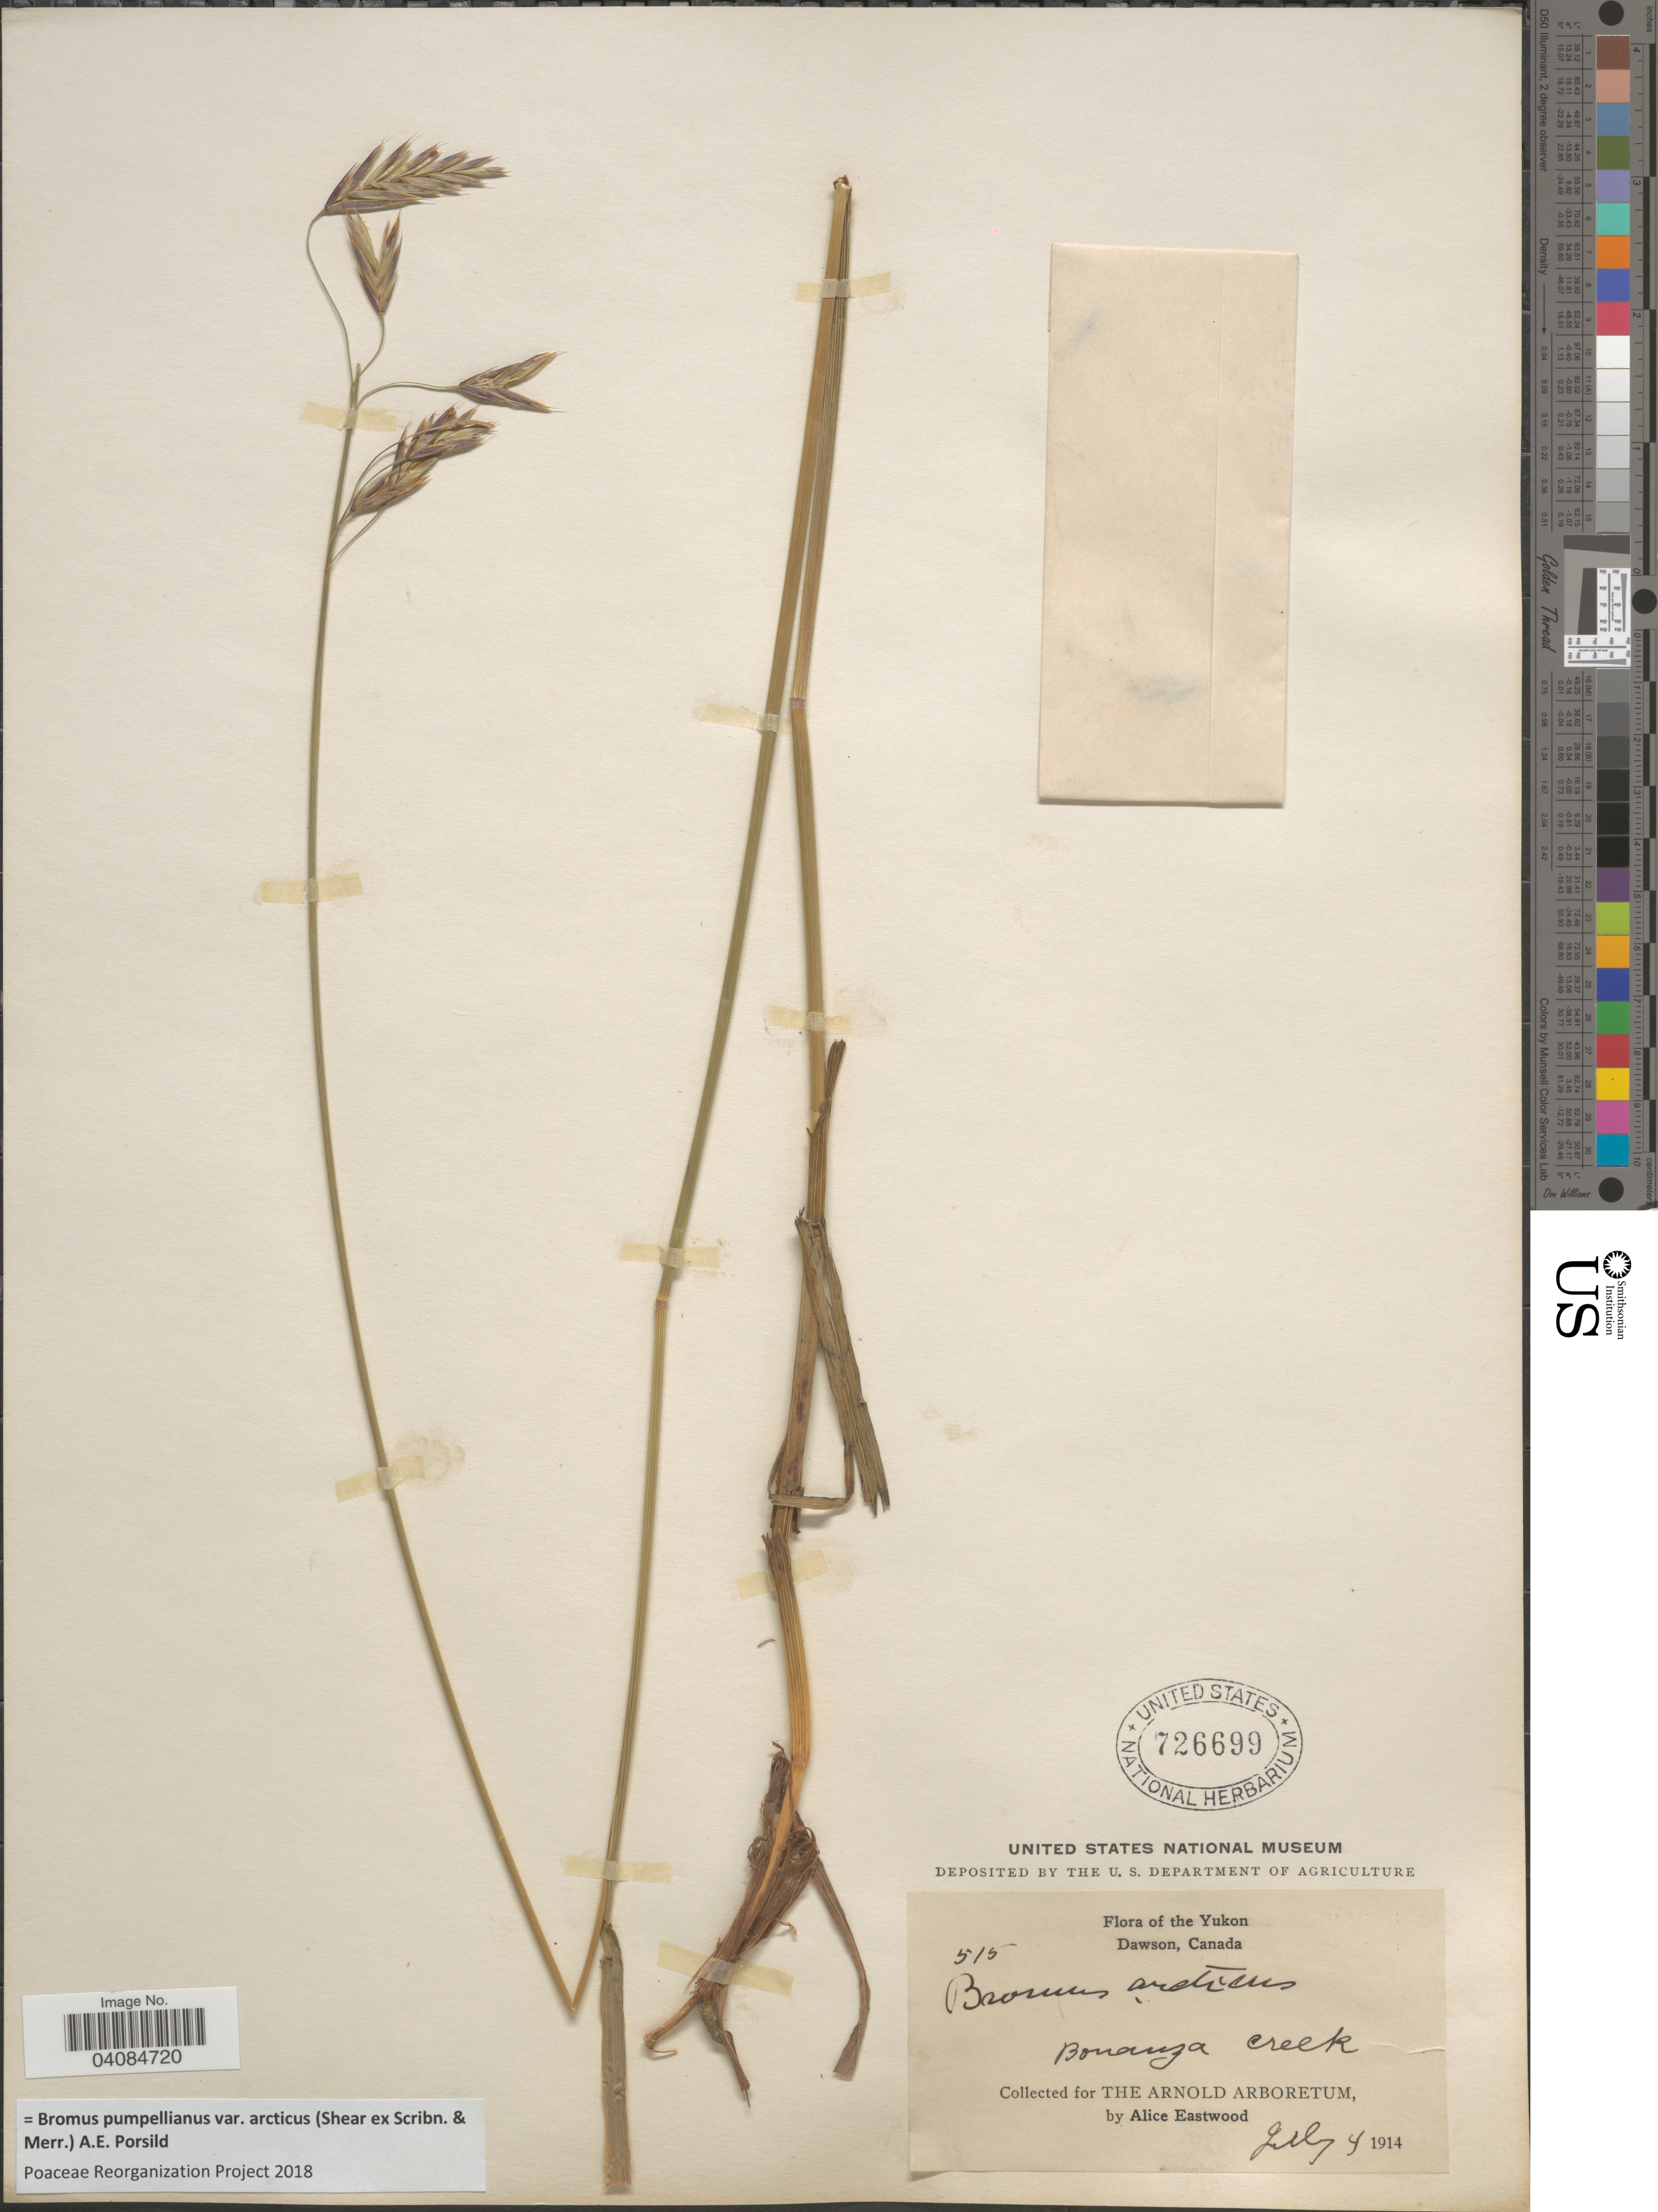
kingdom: Plantae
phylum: Tracheophyta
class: Liliopsida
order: Poales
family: Poaceae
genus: Bromus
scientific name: Bromus pumpellianus var. arcticus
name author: (Shear ex Scribn. & Merr.) A.E. Porsild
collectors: A. Eastwood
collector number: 515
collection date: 1914-07-04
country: Canada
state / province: Yukon Territory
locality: Yukon. Dawson. Bonanza Creek.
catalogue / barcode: US 726699